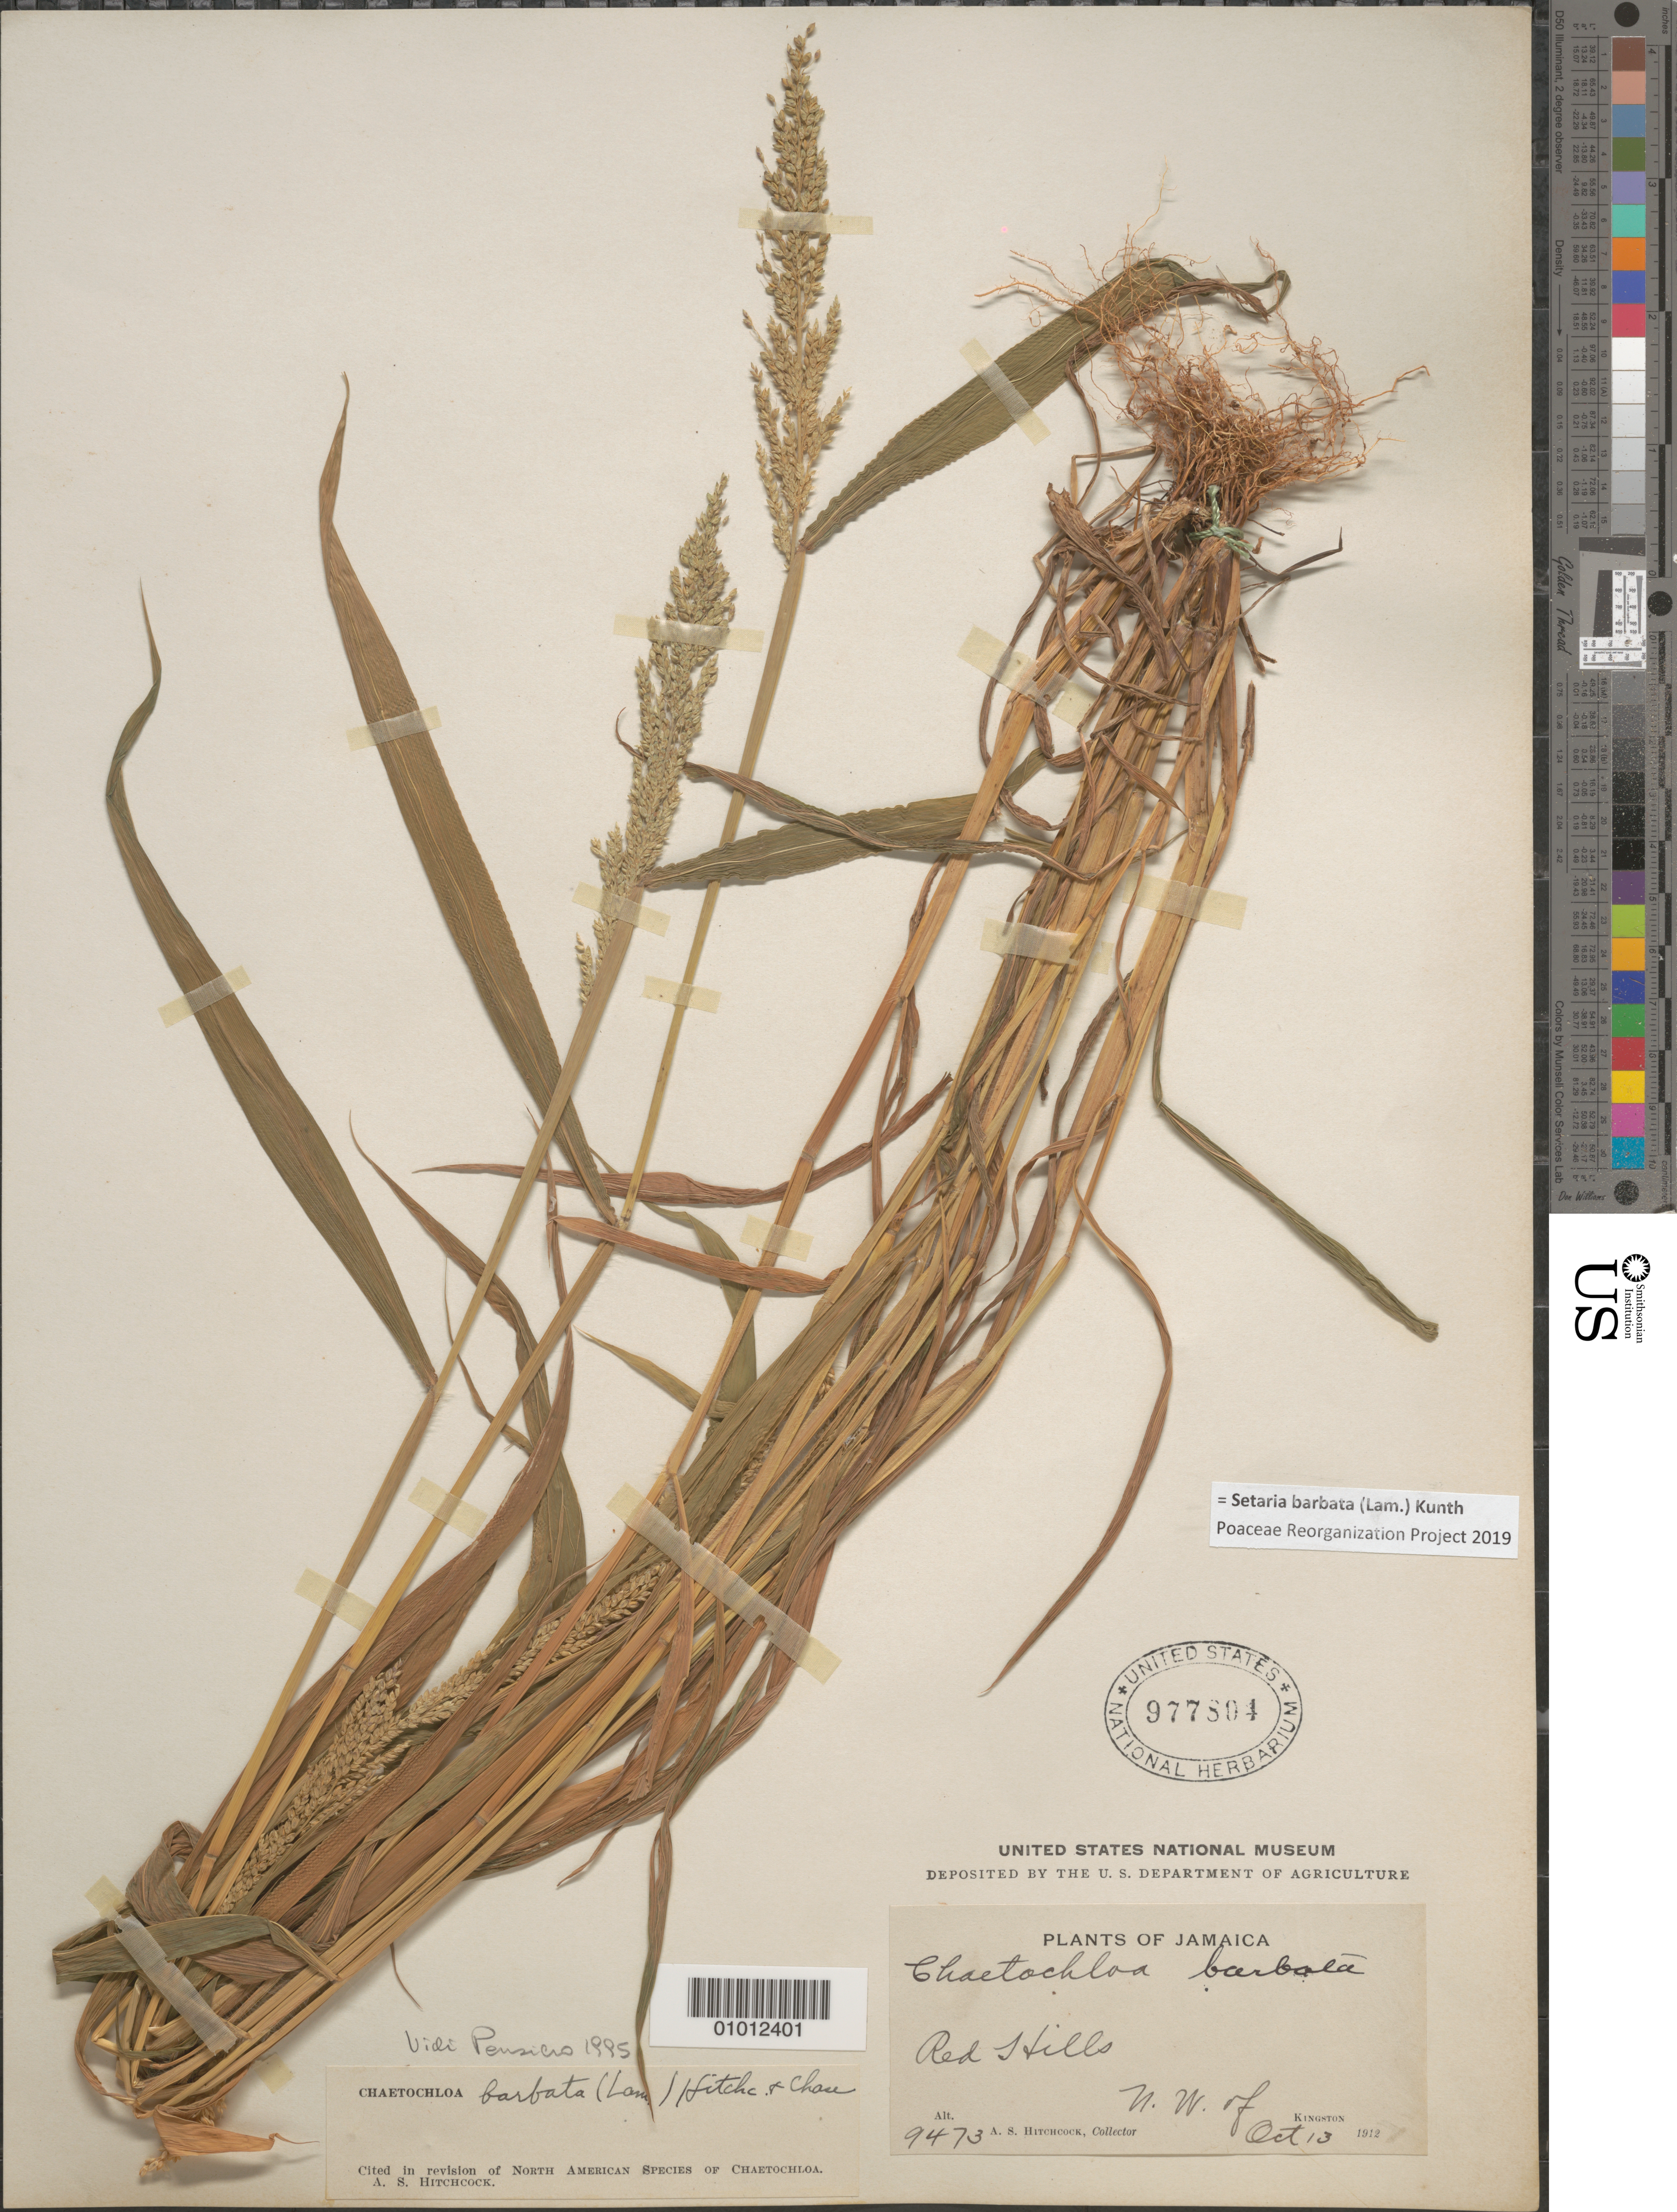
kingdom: Plantae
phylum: Tracheophyta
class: Liliopsida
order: Poales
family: Poaceae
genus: Setaria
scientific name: Setaria barbata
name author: (Lam.) Kunth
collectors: A. S. Hitchcock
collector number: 9473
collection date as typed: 13 Oct 1912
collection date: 1912-10-13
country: Jamaica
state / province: Saint Andrew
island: Jamaica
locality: Red Hills, NW of Kingston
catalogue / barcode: US 977804